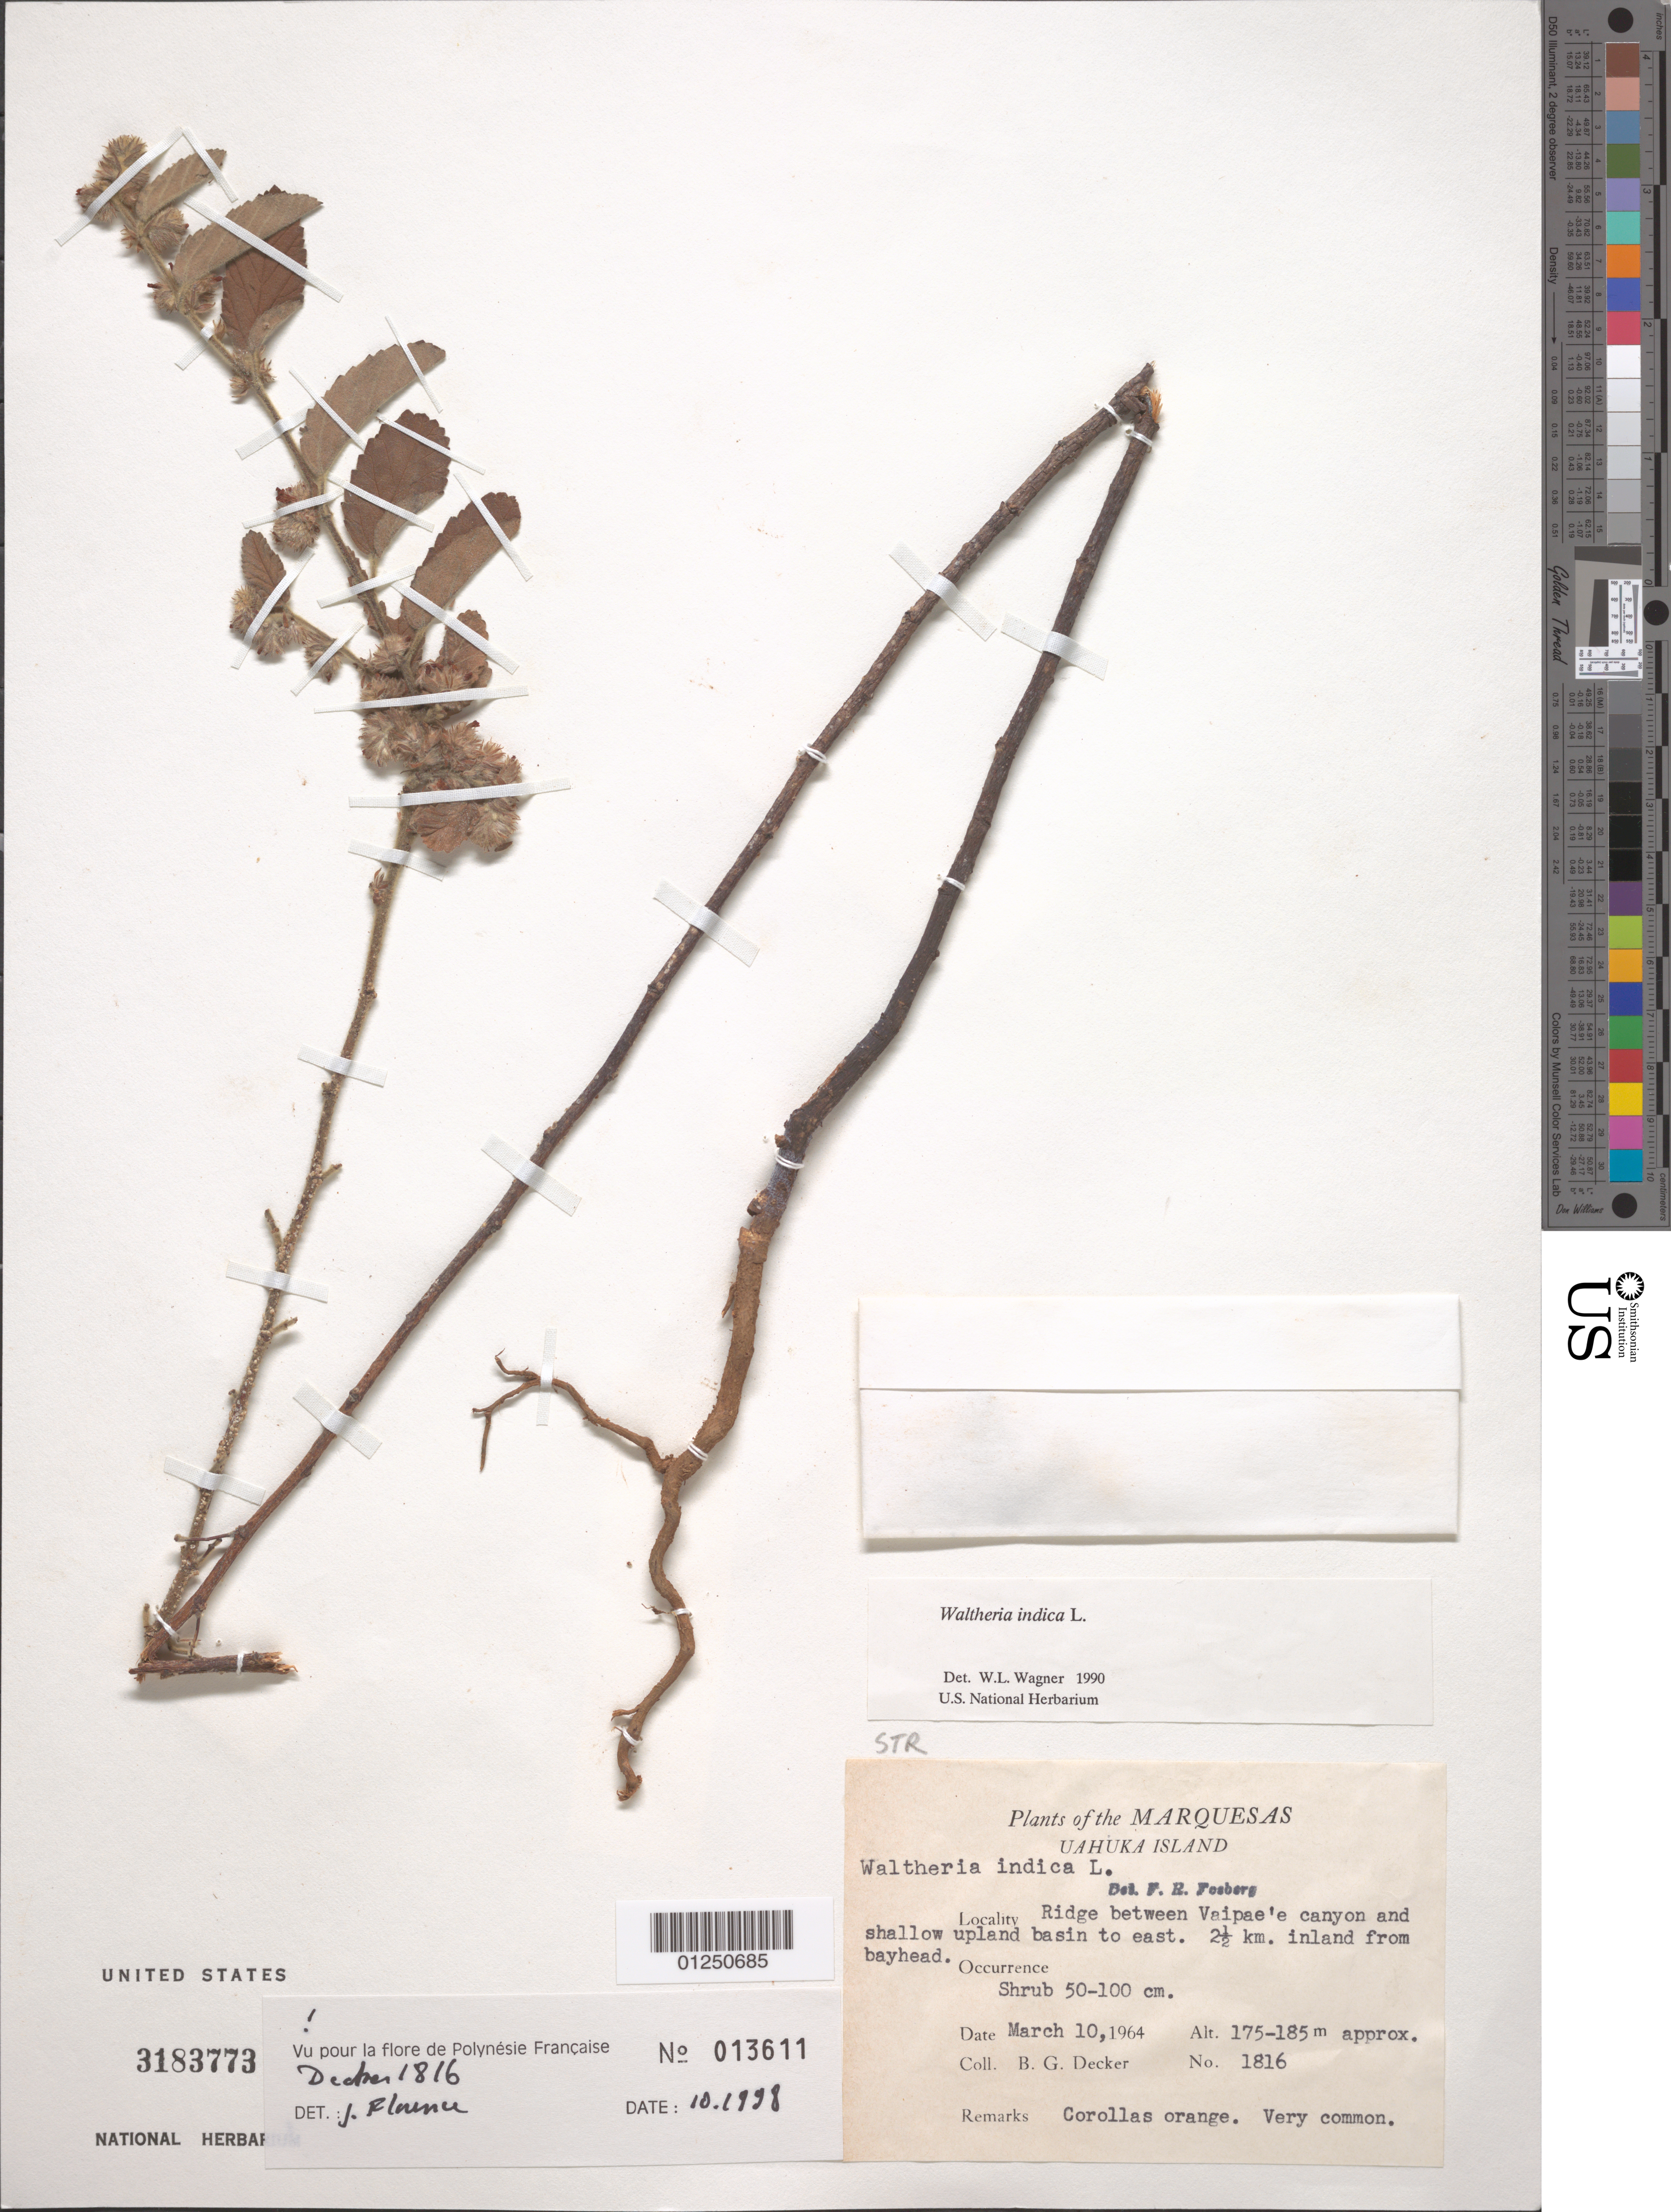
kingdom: Plantae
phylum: Tracheophyta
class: Magnoliopsida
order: Malvales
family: Malvaceae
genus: Waltheria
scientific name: Waltheria indica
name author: L.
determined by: Wagner, W. L., (BOT), Smithsonian Institution - National Museum of Natural History (UNITED STATES)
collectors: B. G. Decker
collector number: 1816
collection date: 1964-03-10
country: French Polynesia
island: Ua Huka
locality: ridge between Vaipae'e canyon and shallow upland basin to E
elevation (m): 175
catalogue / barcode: US 3183773